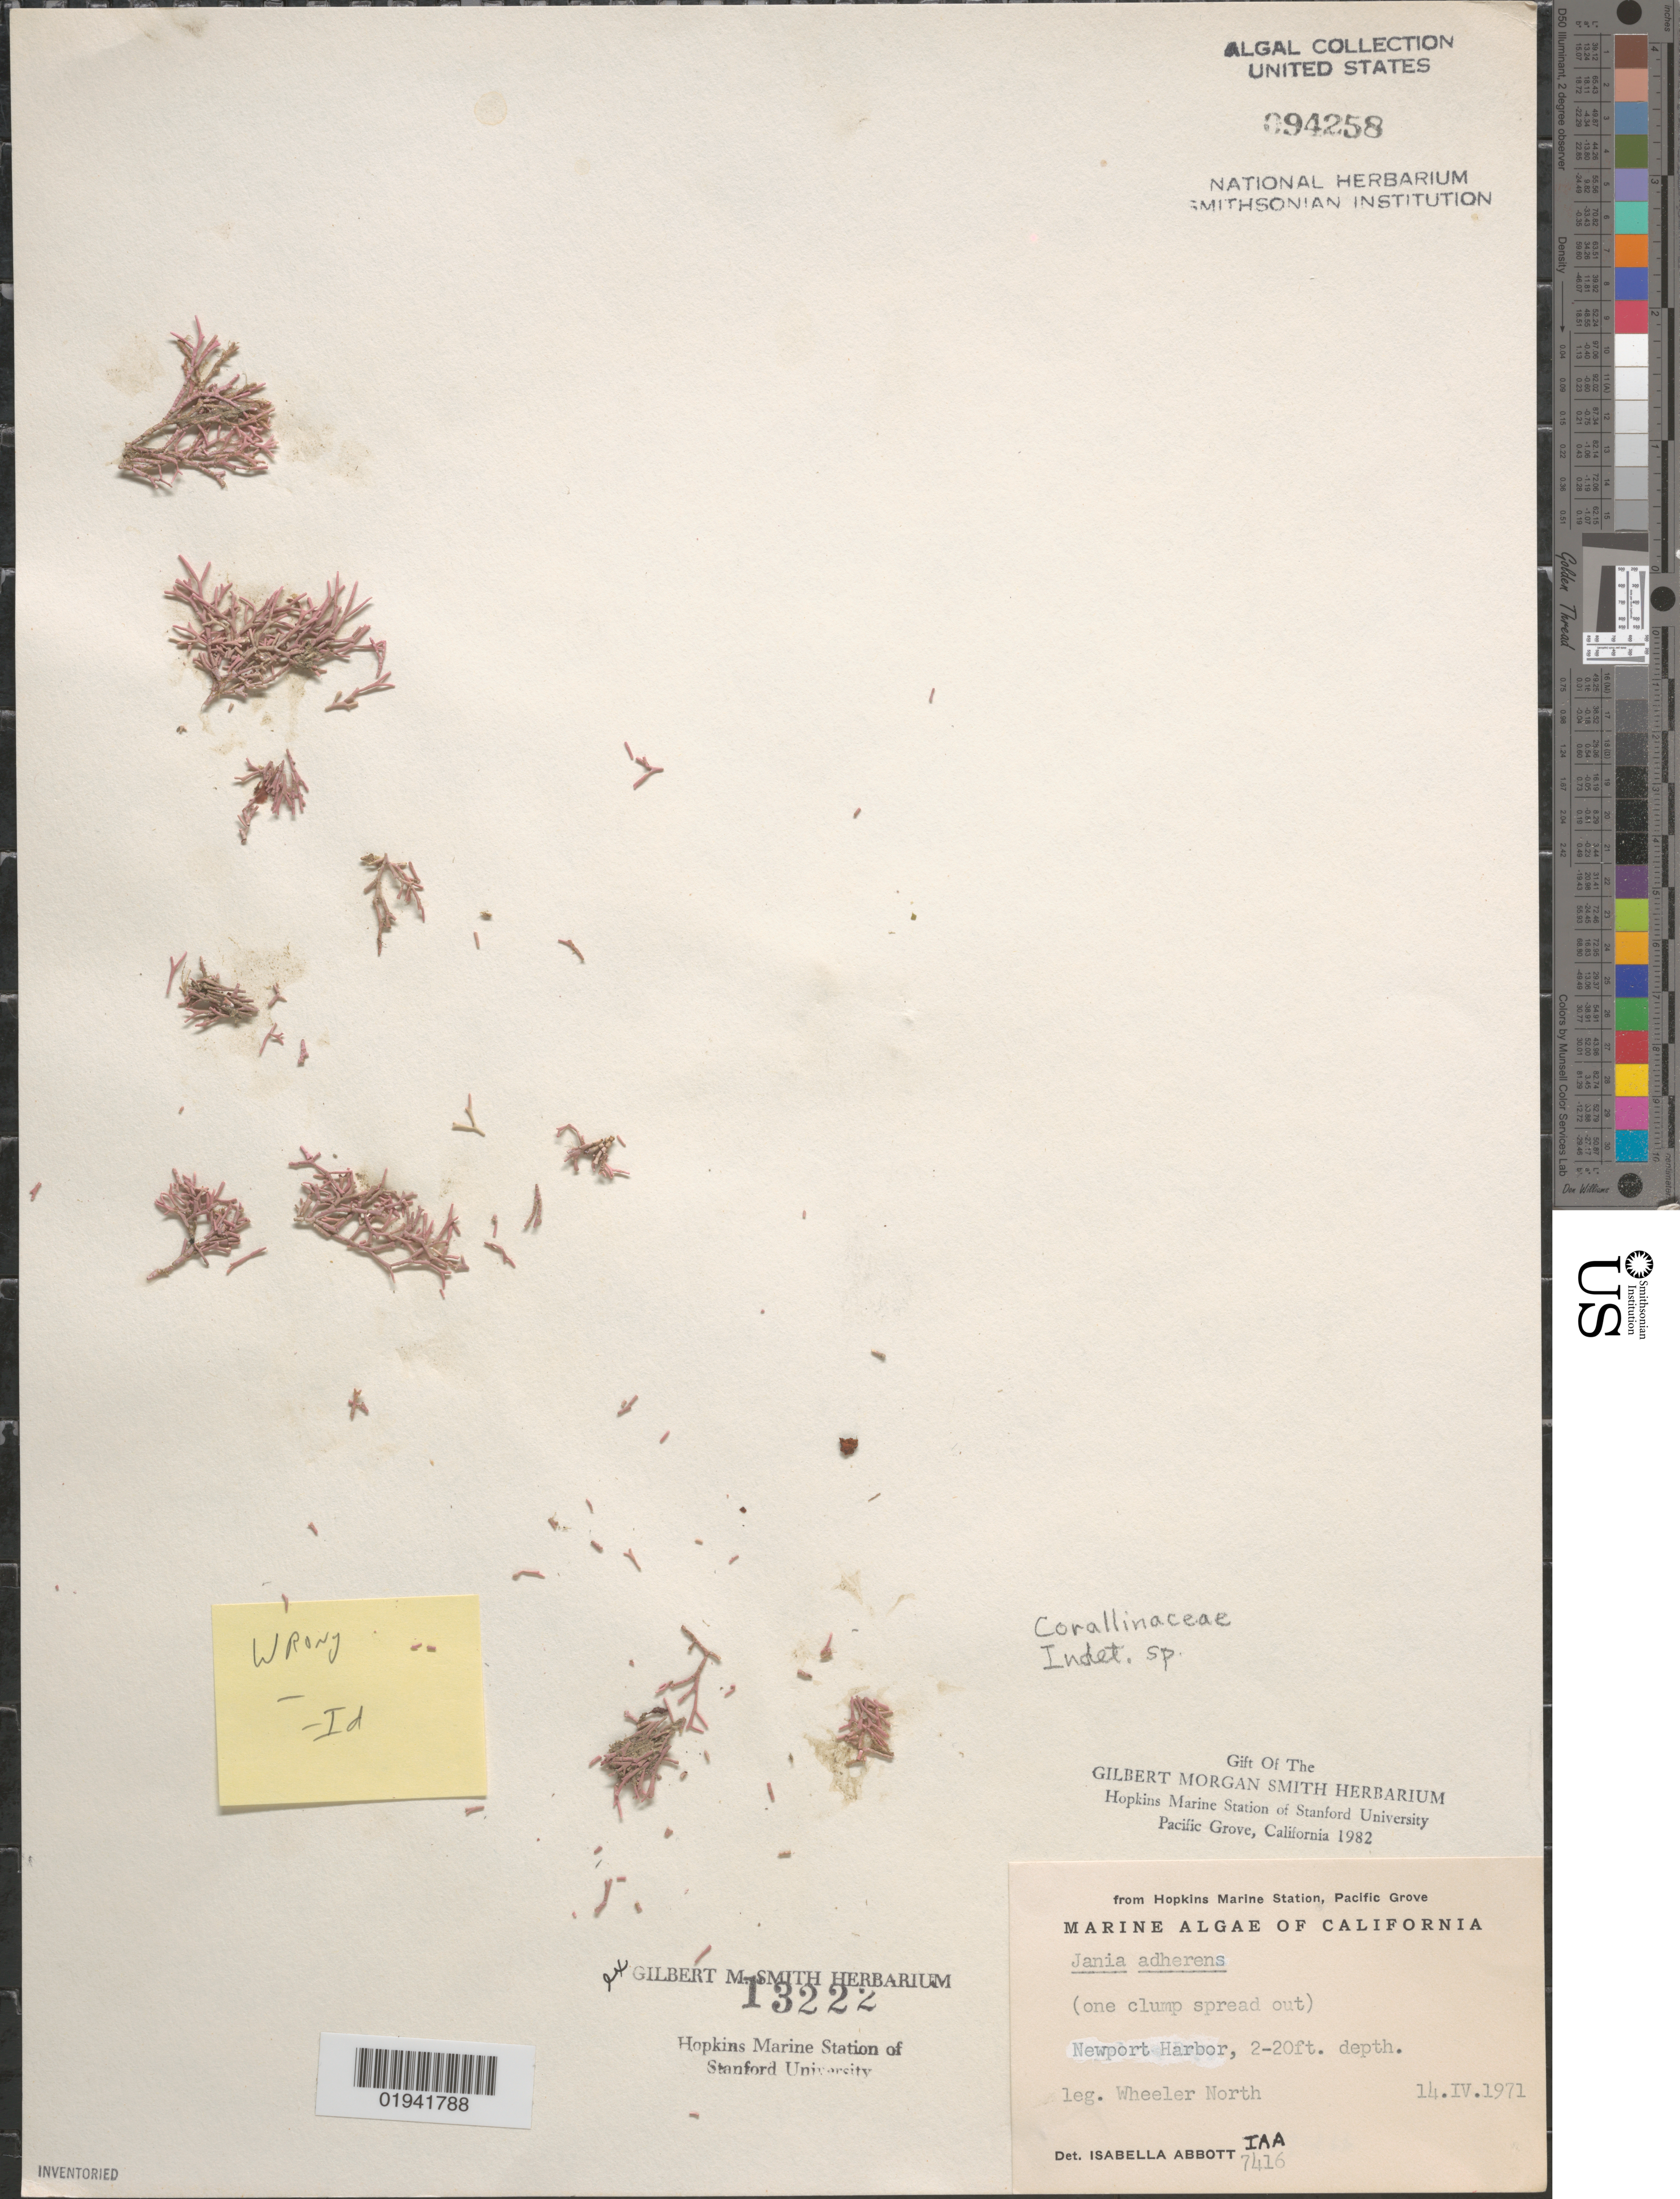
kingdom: Plantae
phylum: Rhodophyta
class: Florideophyceae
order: Corallinales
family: Corallinaceae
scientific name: Crustose Coralline Algae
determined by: Abbott, Isabella A.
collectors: W. North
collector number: IAA 7416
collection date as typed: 14 Apr 1971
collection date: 1971-04-14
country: United States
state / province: California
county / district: Orange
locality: Newport Harbor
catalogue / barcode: US 94258